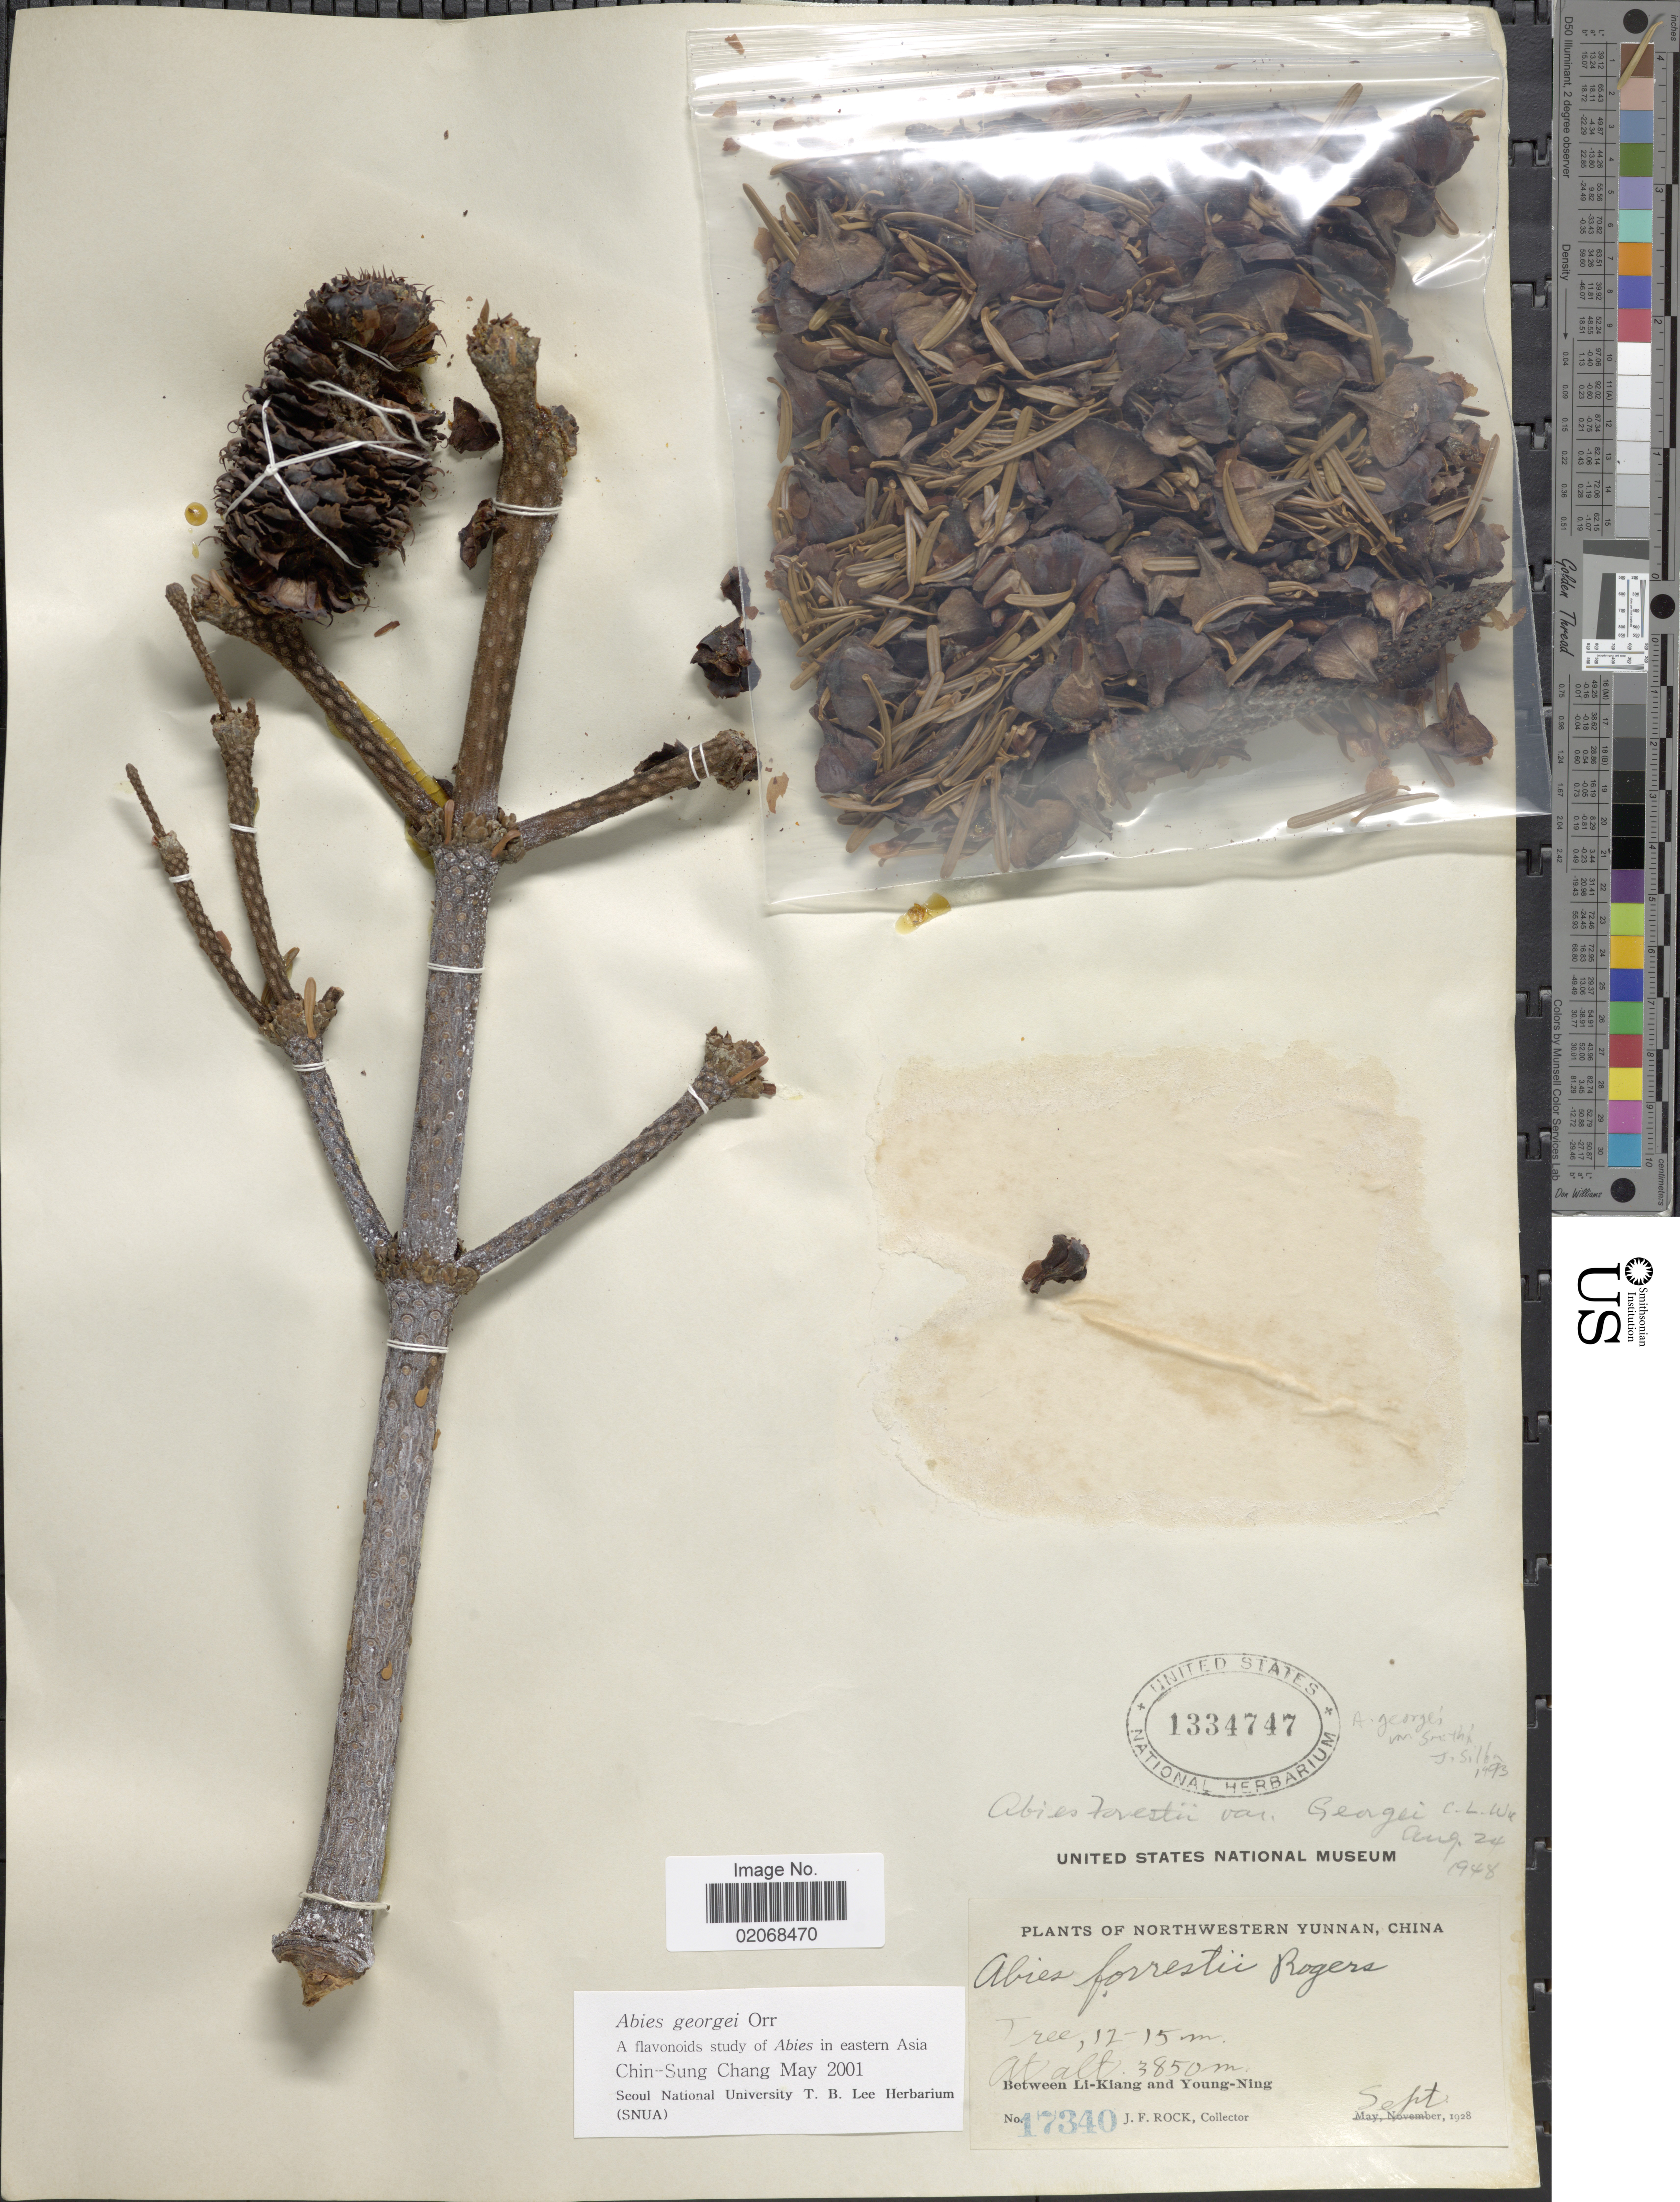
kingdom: Plantae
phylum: Tracheophyta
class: Pinopsida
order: Pinales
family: Pinaceae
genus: Abies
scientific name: Abies forrestii var. georgei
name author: (Orr) Farjon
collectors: J. Rock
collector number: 17340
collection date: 1928-09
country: China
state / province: Yunnan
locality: Northwestern Yunnan, between Li-Kiang and Young-Ning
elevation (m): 3850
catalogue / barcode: US 1334747